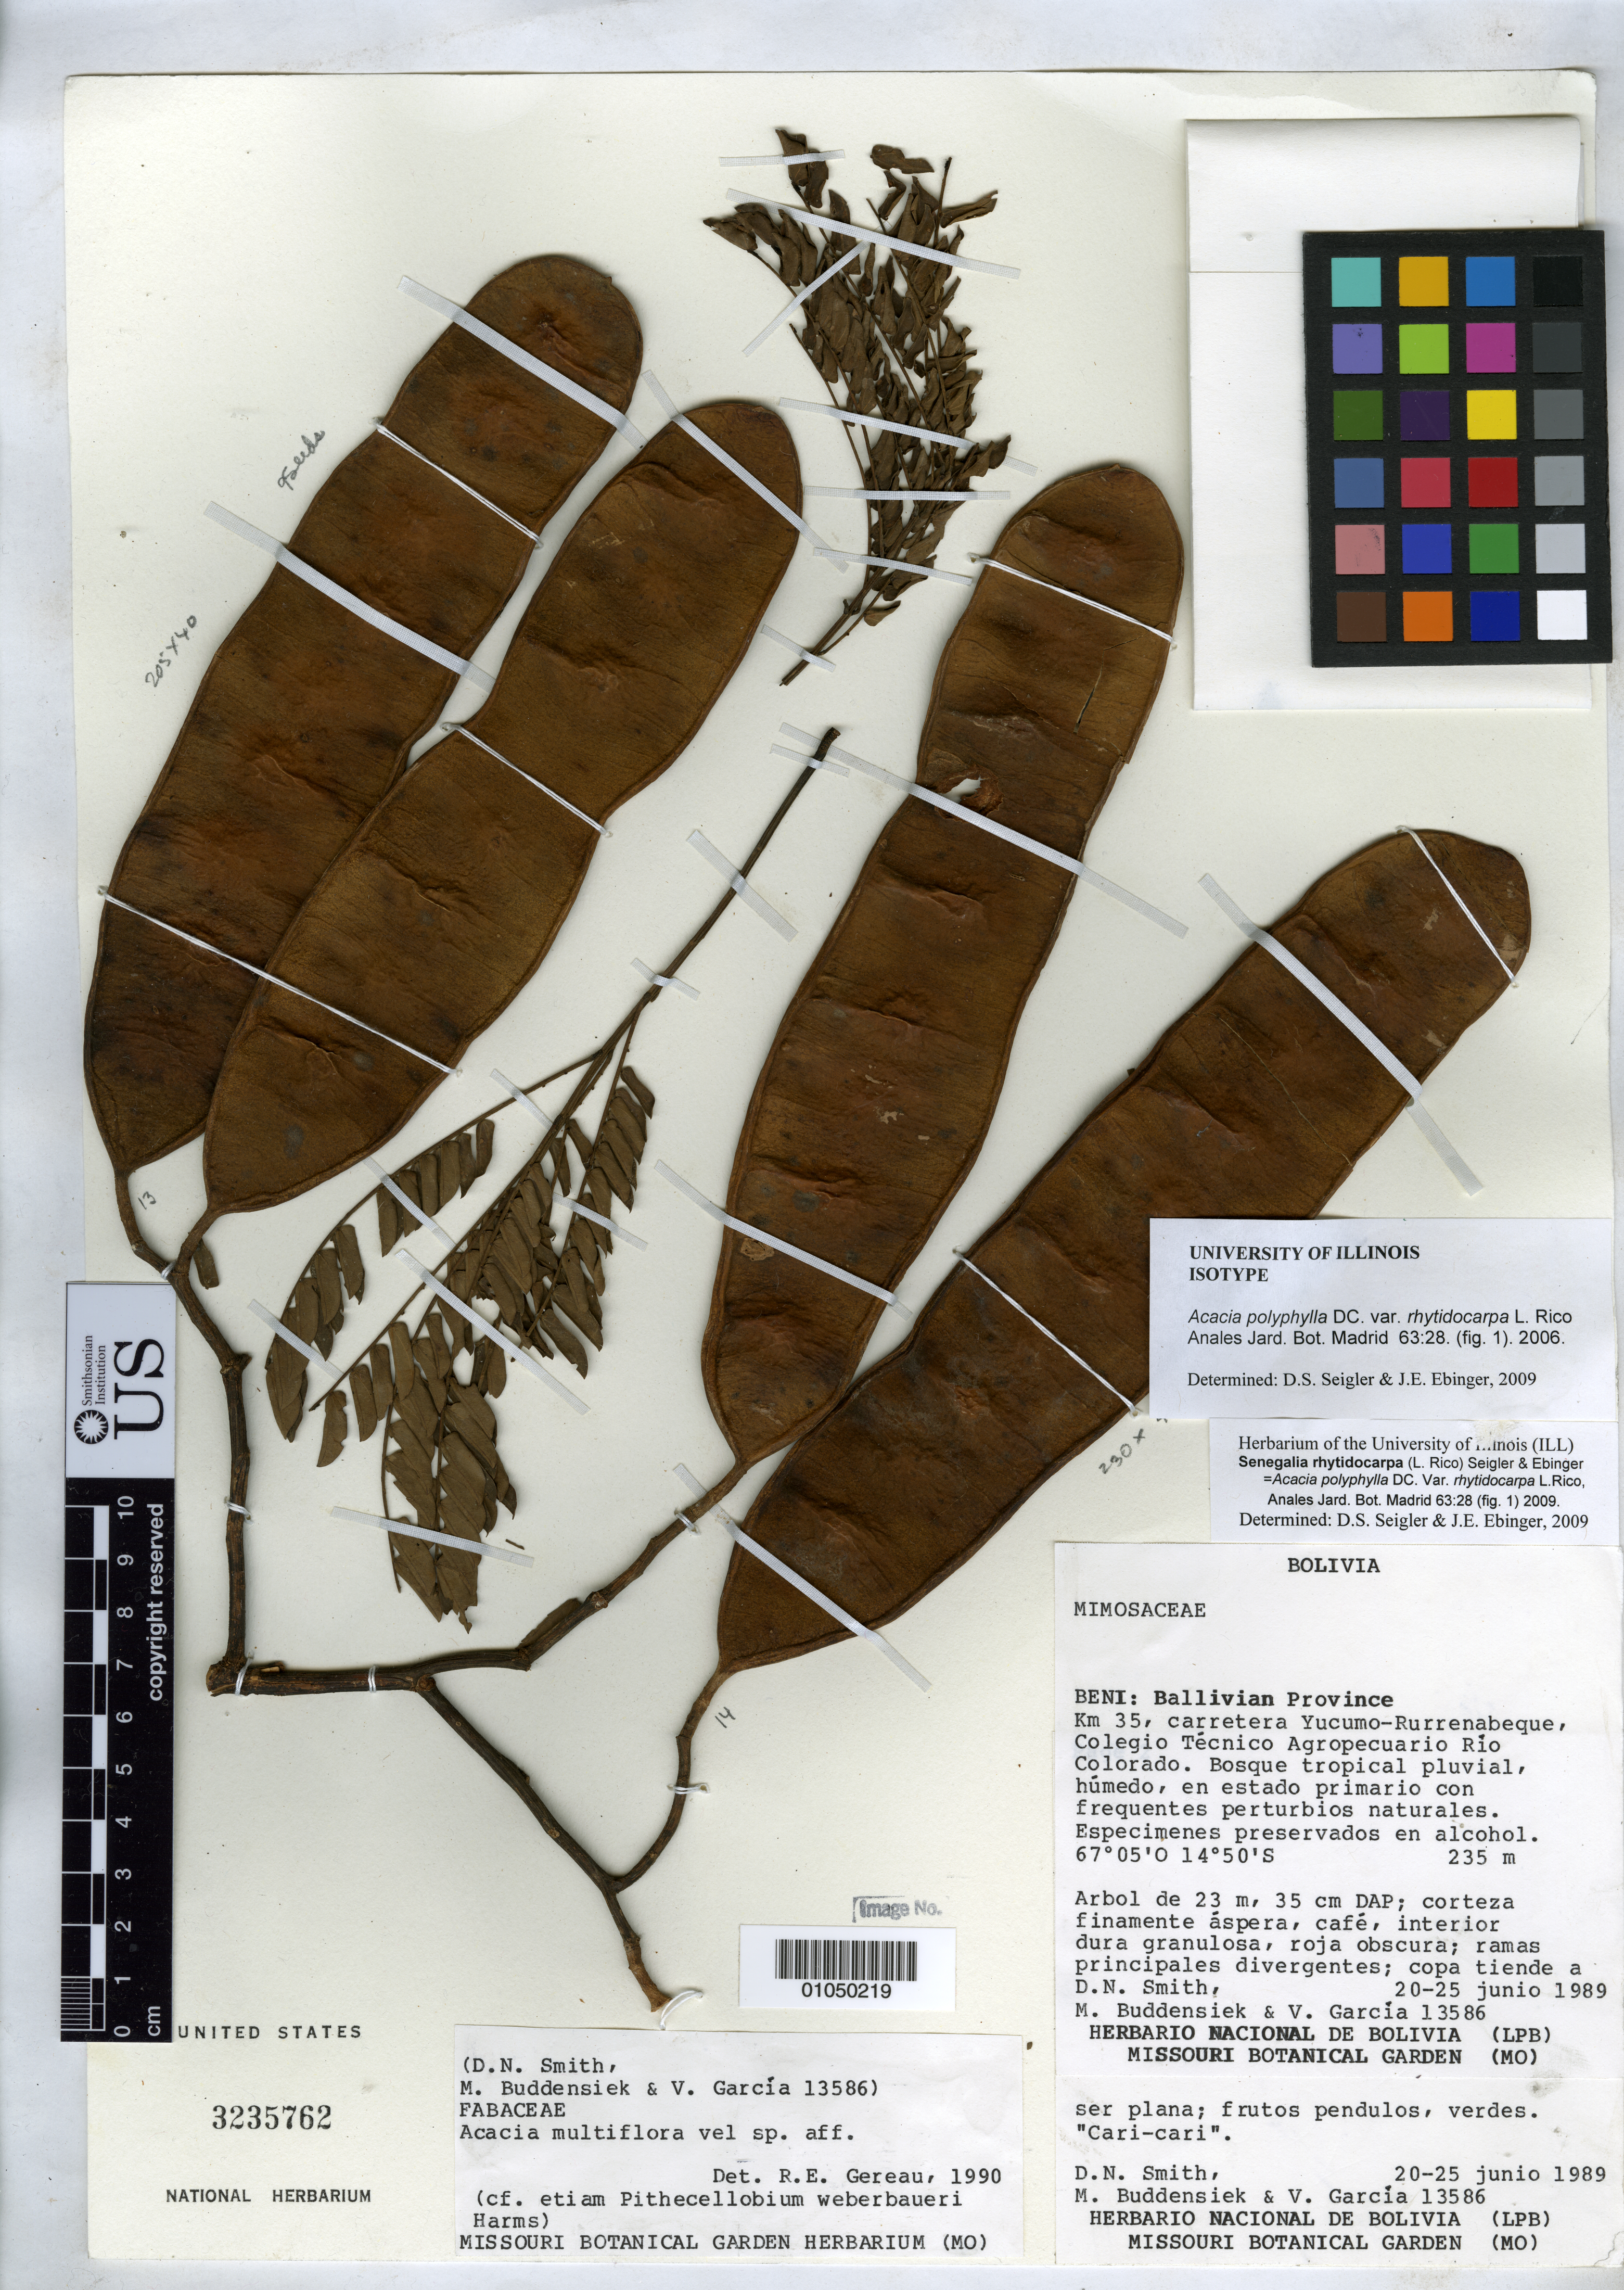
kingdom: Plantae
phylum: Tracheophyta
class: Magnoliopsida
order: Fabales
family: Fabaceae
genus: Acacia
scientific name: Acacia polyphylla var. rhytidocarpa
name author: L. Rico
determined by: Seigler, David S.; Ebinger, J. E.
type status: Isotype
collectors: D. Smith, M. Buddensiek & V. García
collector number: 13586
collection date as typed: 20 Jun 1989 to 25 Jun 1989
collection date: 1989-06-20/1989-06-25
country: Bolivia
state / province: Beni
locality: Beni: Ballivian Province. Km 35, carretera Yucumo-Rurrenabeque, Colegio Técnico Agropecuario Río Colorado.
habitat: Bosque tropical pluvial, húmedo, en estado primario con frequentes perturbios naturales.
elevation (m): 235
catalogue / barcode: US 3235762